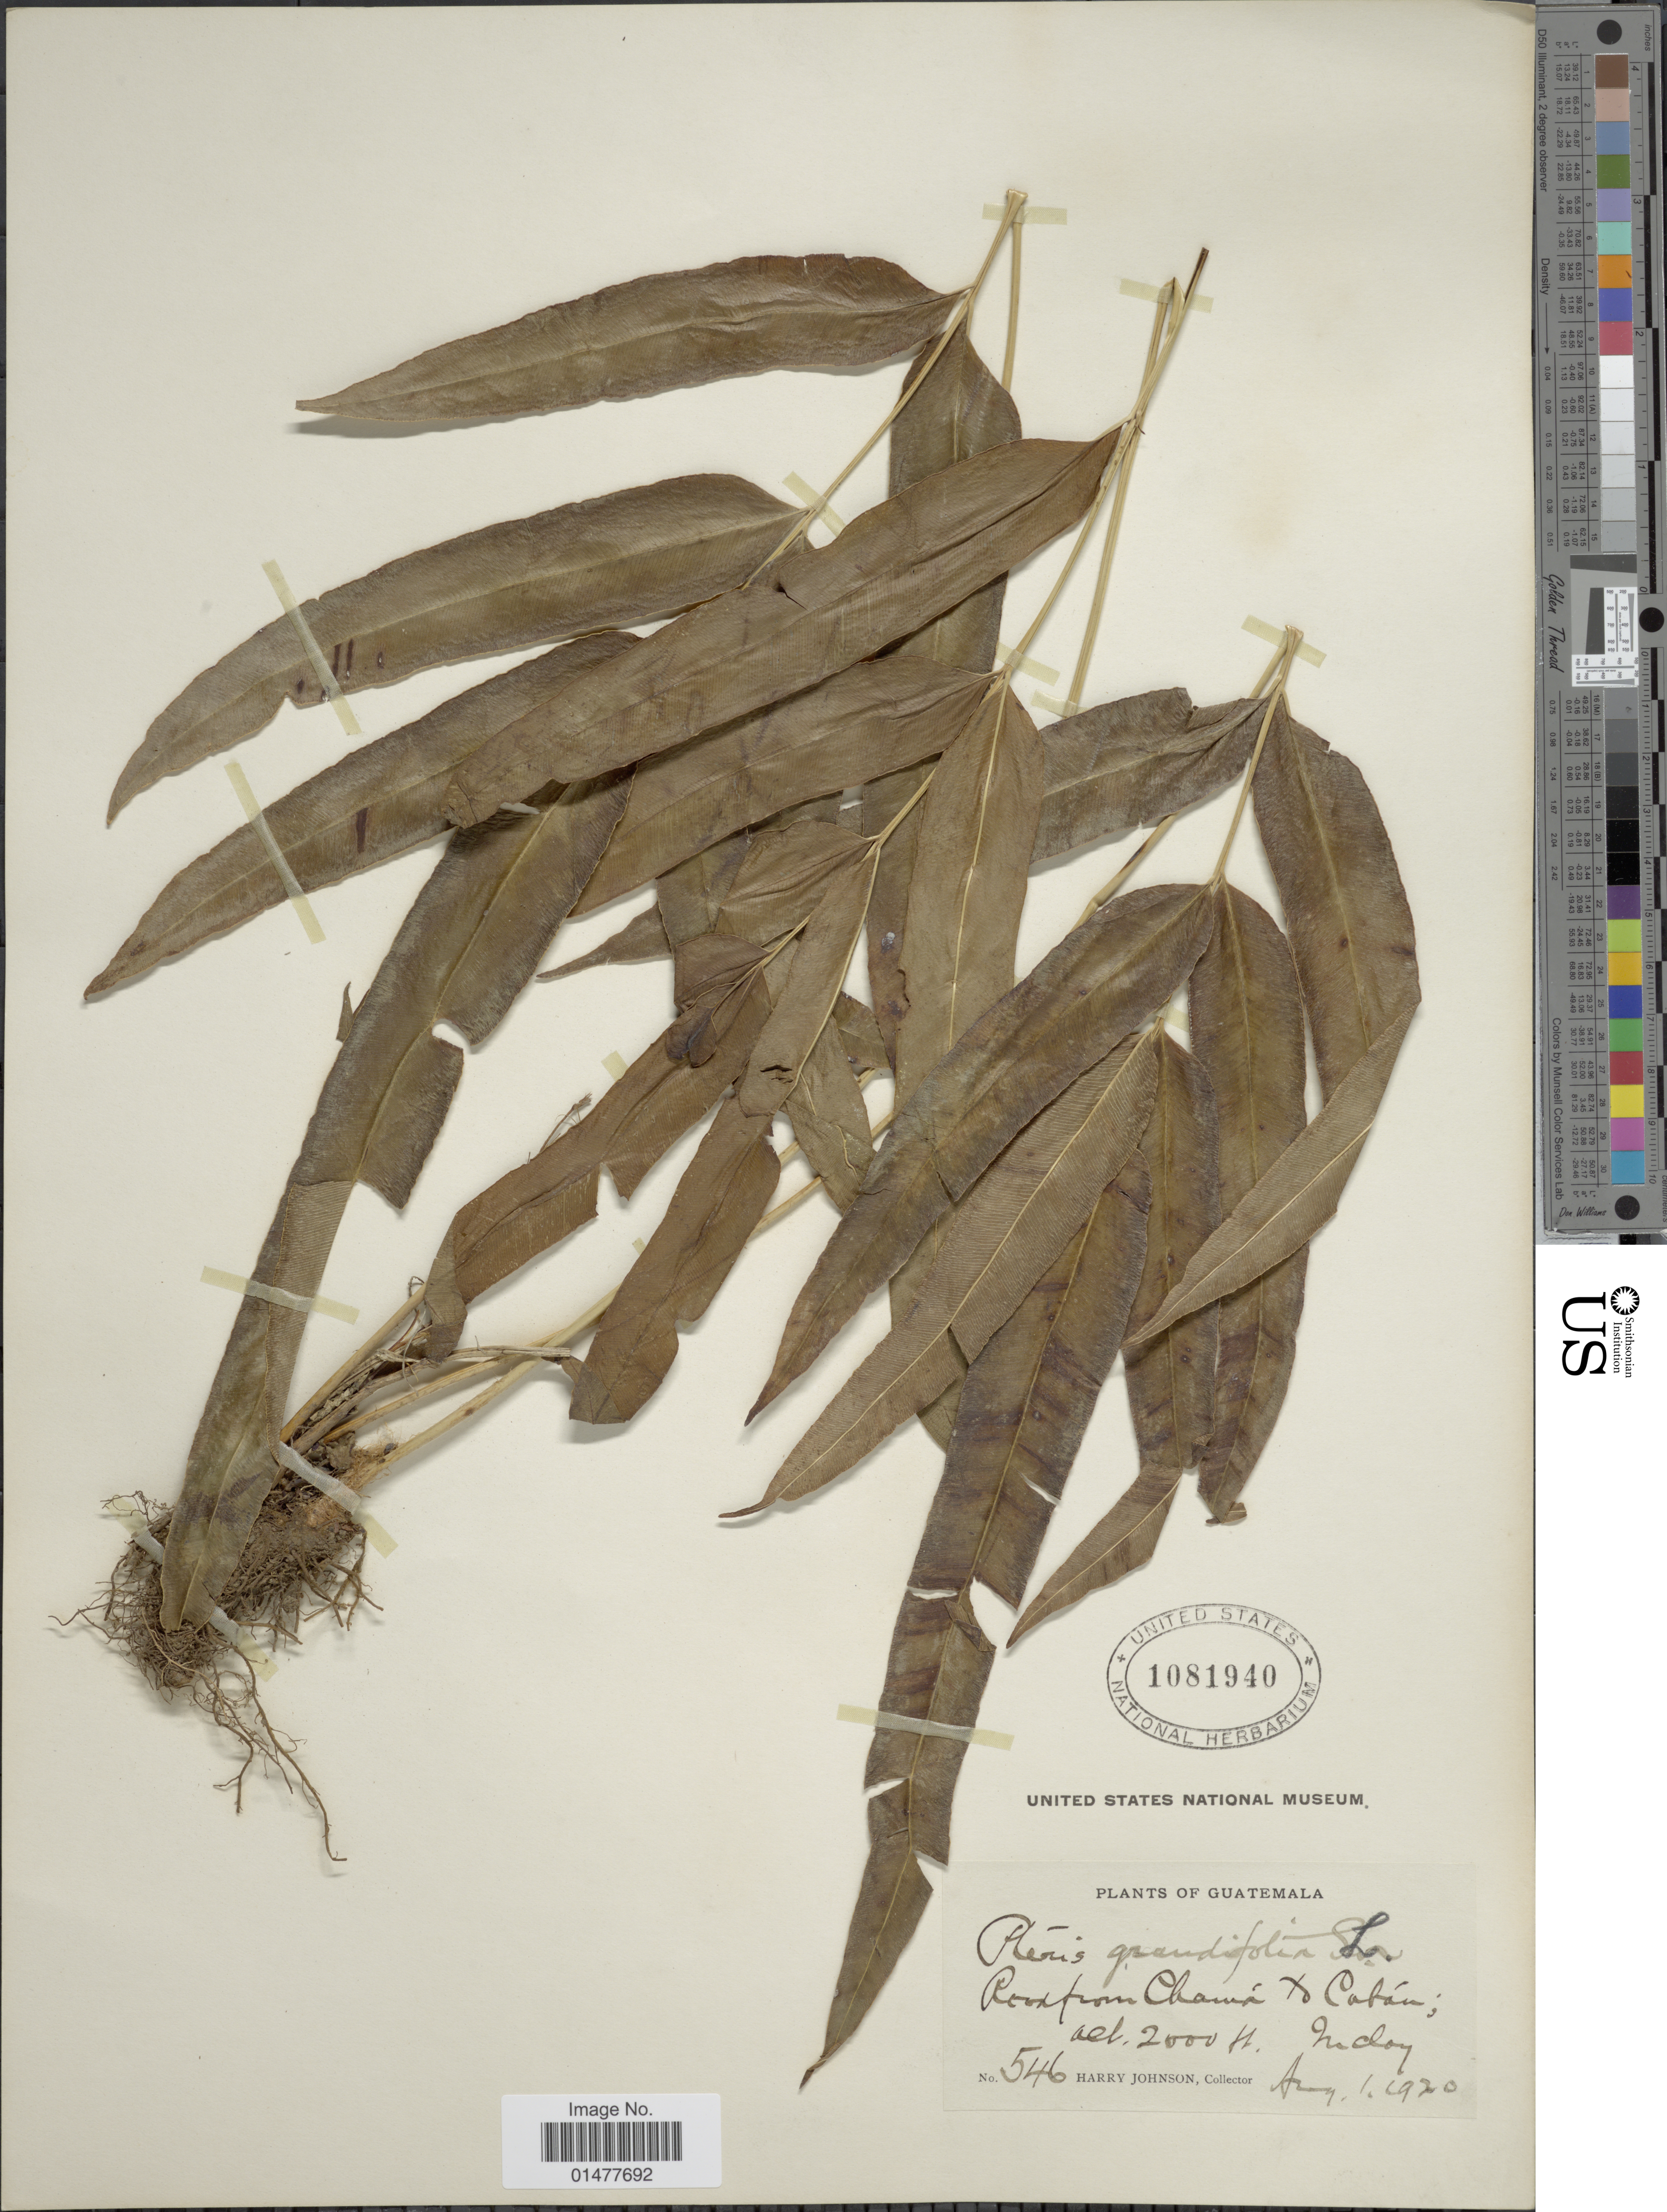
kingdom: Plantae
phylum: Tracheophyta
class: Polypodiopsida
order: Polypodiales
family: Pteridaceae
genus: Pteris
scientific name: Pteris grandifolia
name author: L.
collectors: H. Johnson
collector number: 546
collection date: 1920-08-01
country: Guatemala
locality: Road from Chamá to Cabán.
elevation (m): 610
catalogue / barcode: US 1081940